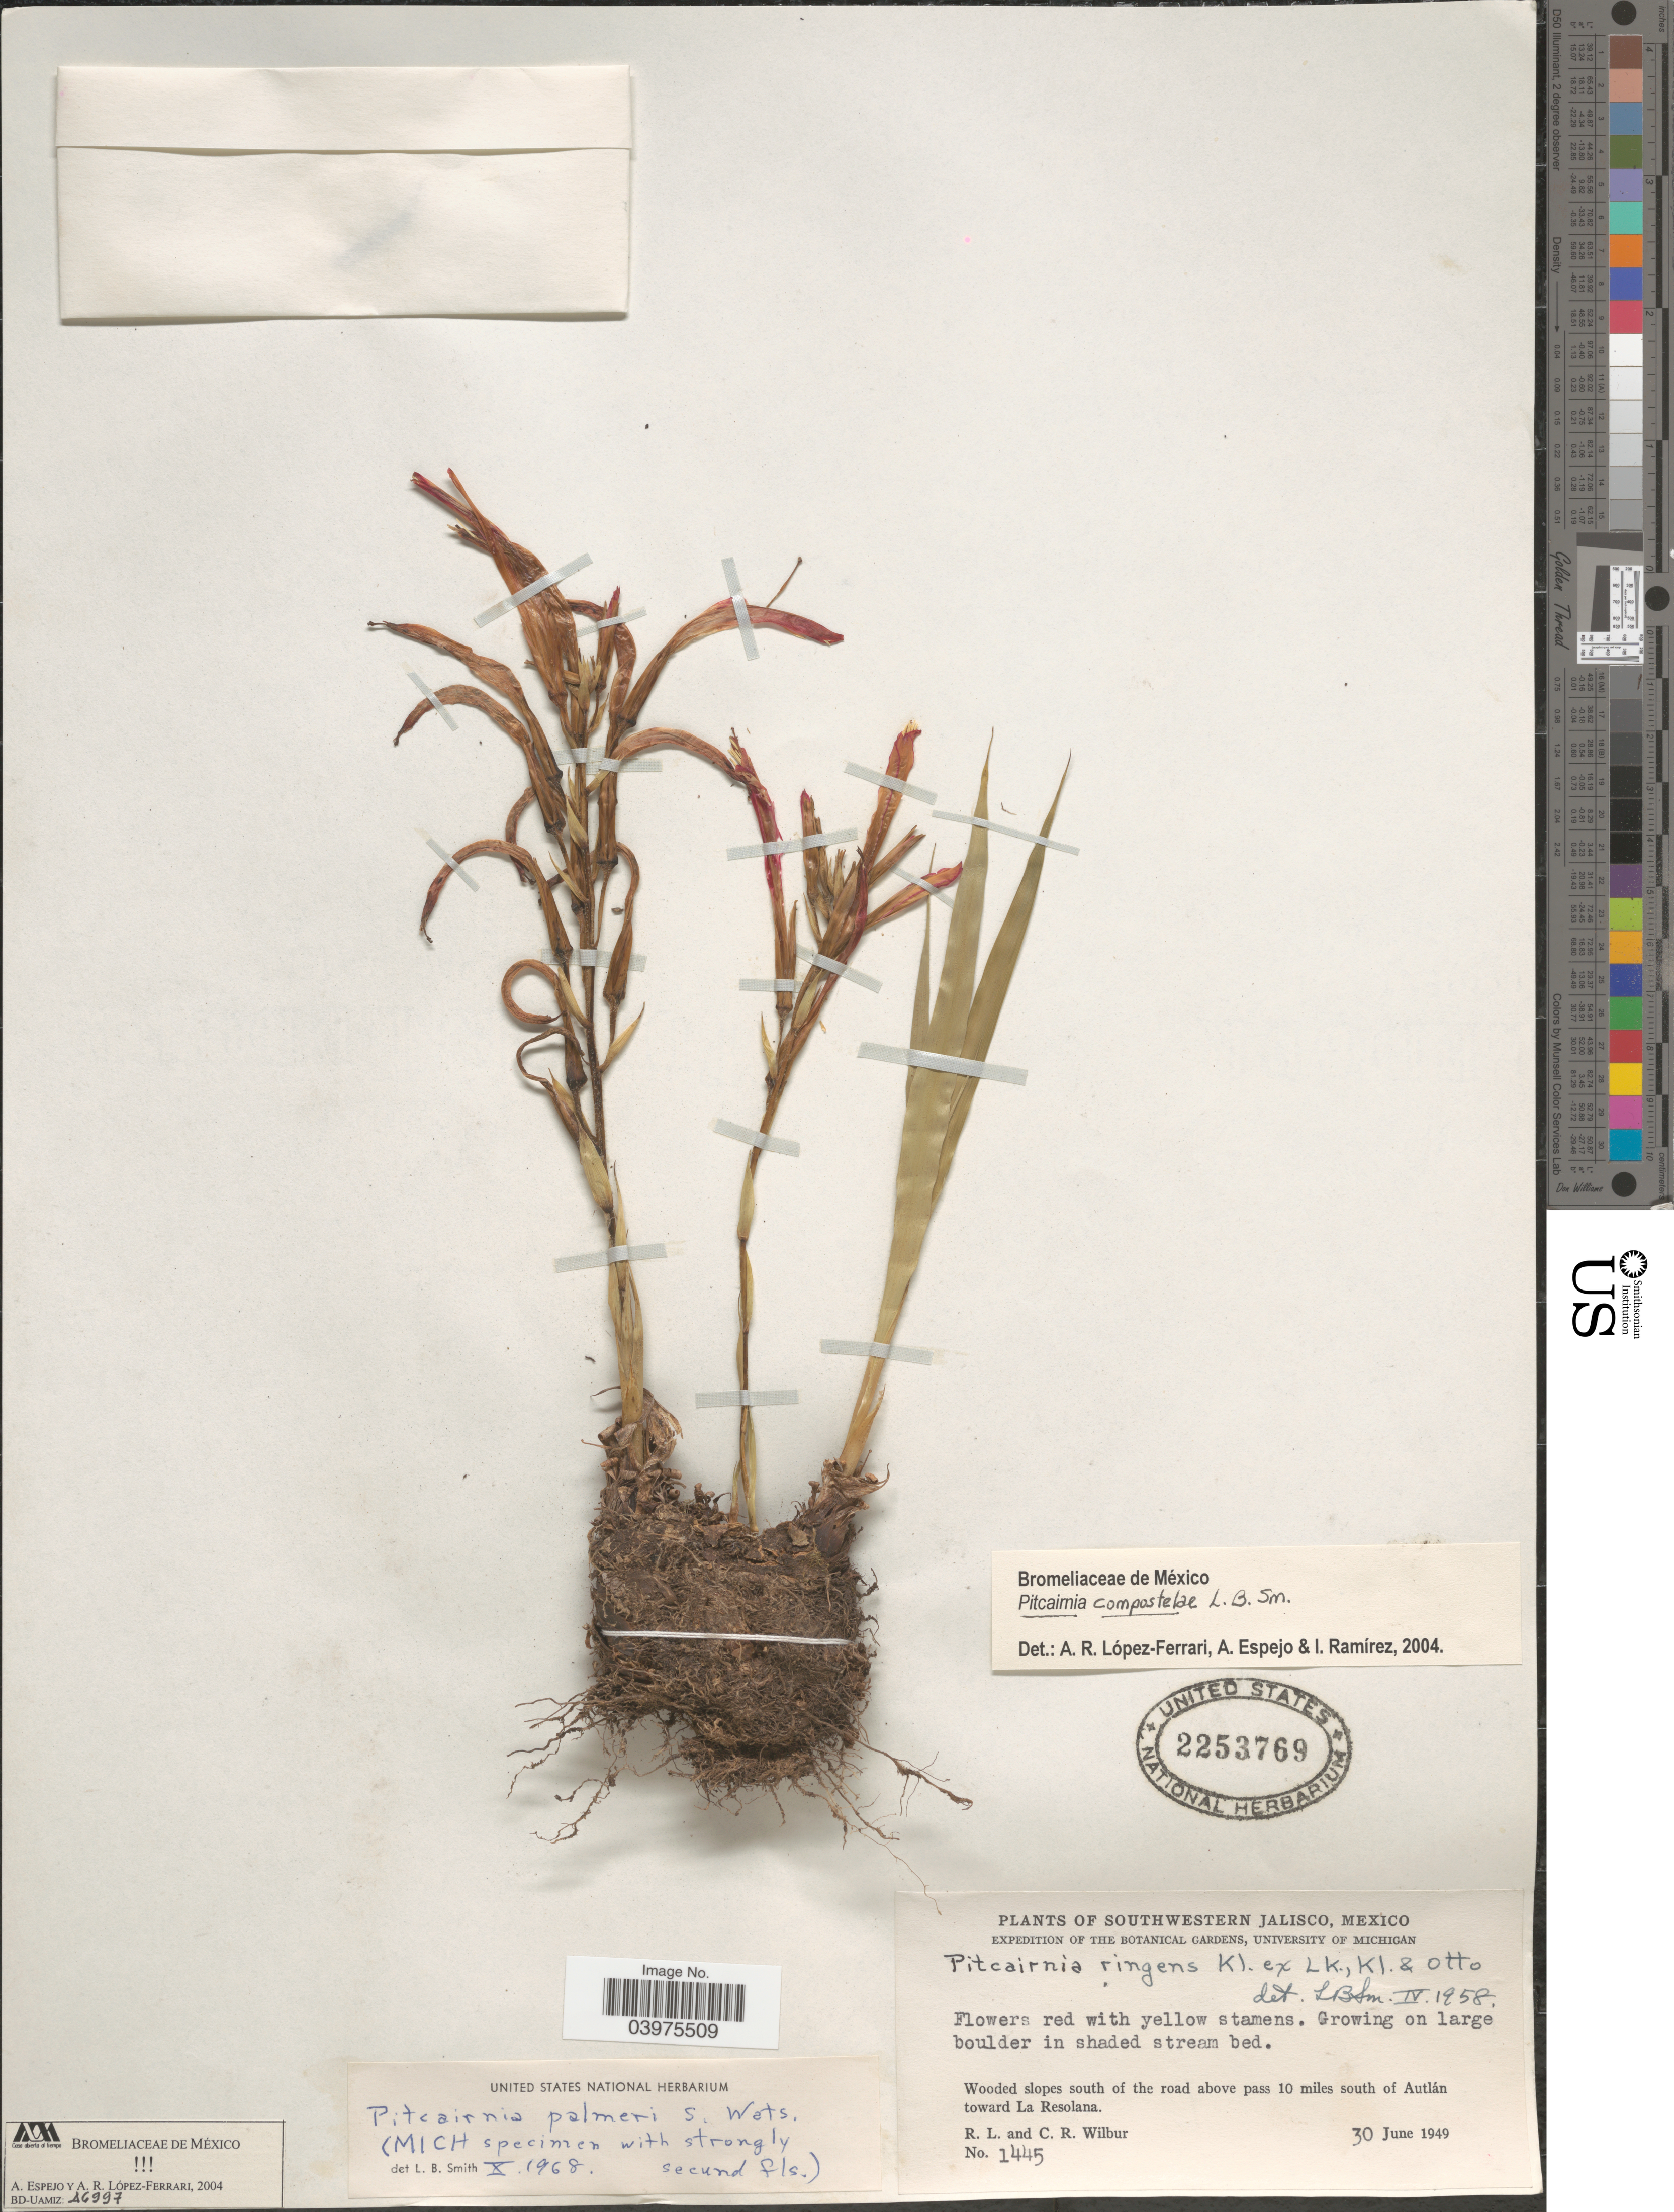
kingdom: Plantae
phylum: Tracheophyta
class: Liliopsida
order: Poales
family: Bromeliaceae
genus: Pitcairnia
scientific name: Pitcairnia compostelae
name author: McVaugh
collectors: R. L. Wilbur & C. Wilbur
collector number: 1445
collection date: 1949-06-30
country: Mexico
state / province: Jalisco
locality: Southwestern Jalisco. Wooded slopes south of the road above pass 10 miles south of Autlán toward La Resolana.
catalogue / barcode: US 2253769